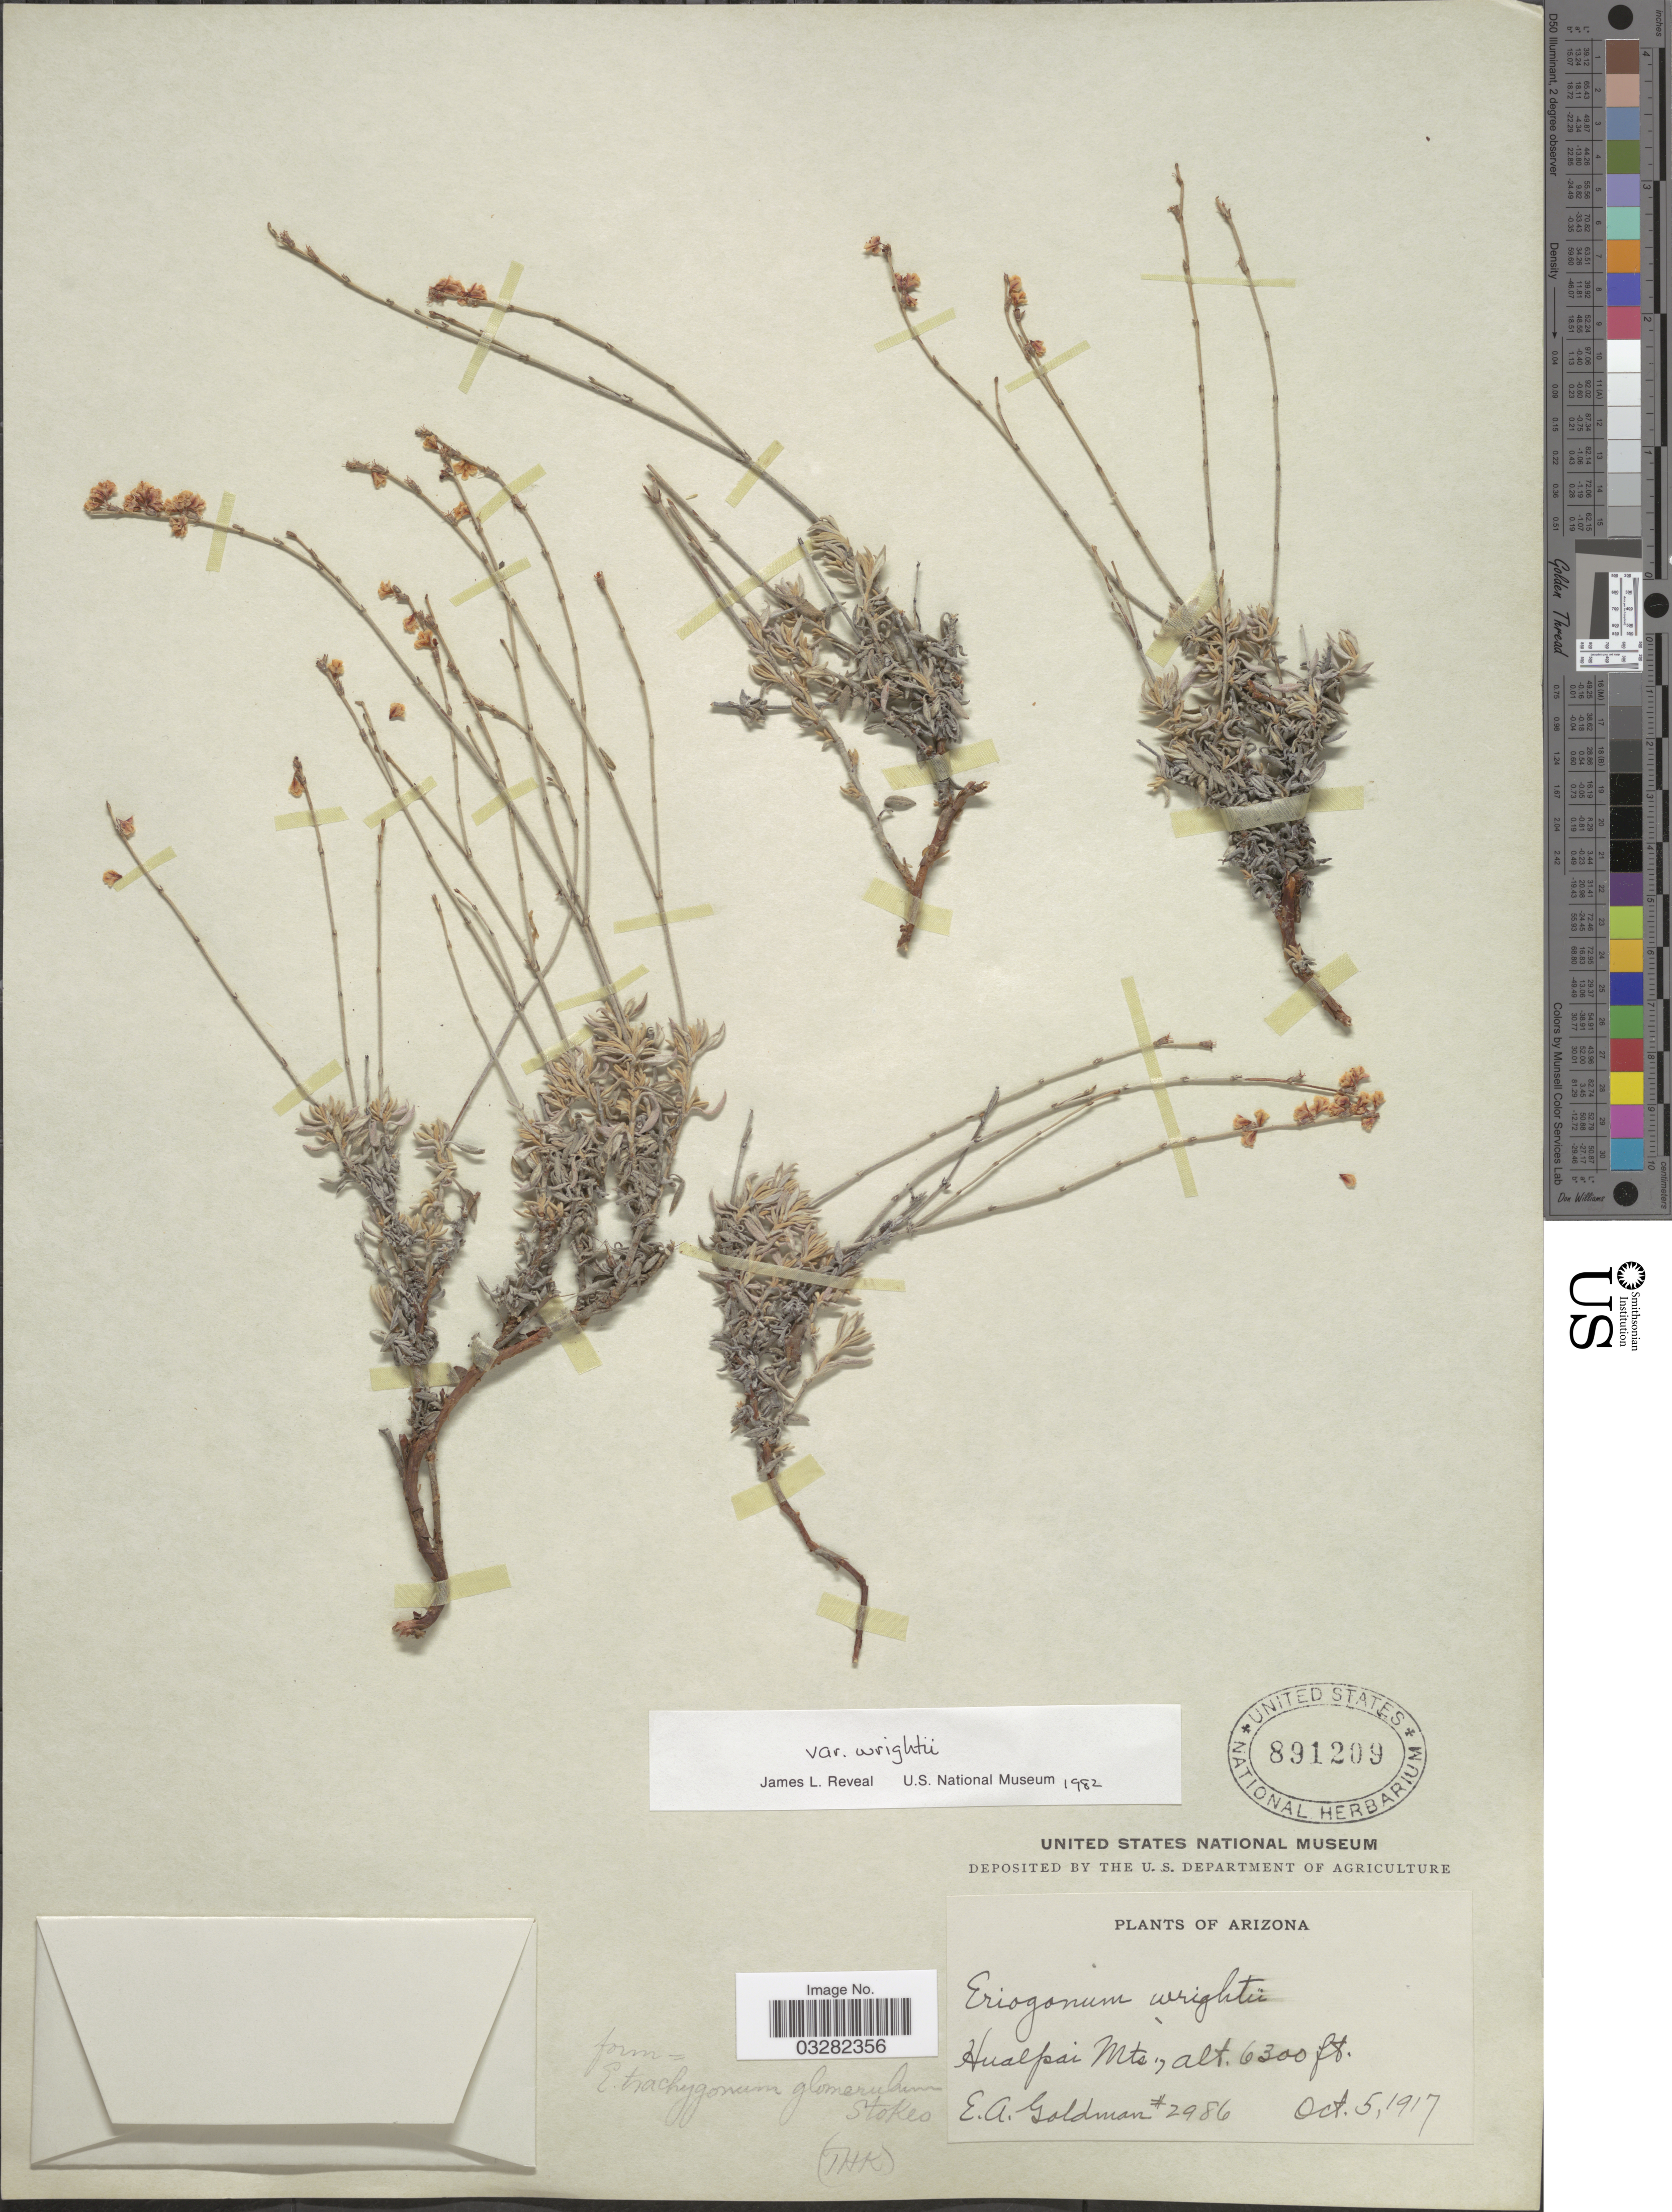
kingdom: Plantae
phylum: Tracheophyta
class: Magnoliopsida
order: Caryophyllales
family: Polygonaceae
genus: Eriogonum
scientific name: Eriogonum wrightii var. wrightii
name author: Torr. ex Benth.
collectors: E. A. Goldman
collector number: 2986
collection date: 1917-10-05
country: United States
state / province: Arizona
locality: Hualpai Mts.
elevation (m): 1920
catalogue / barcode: US 891209